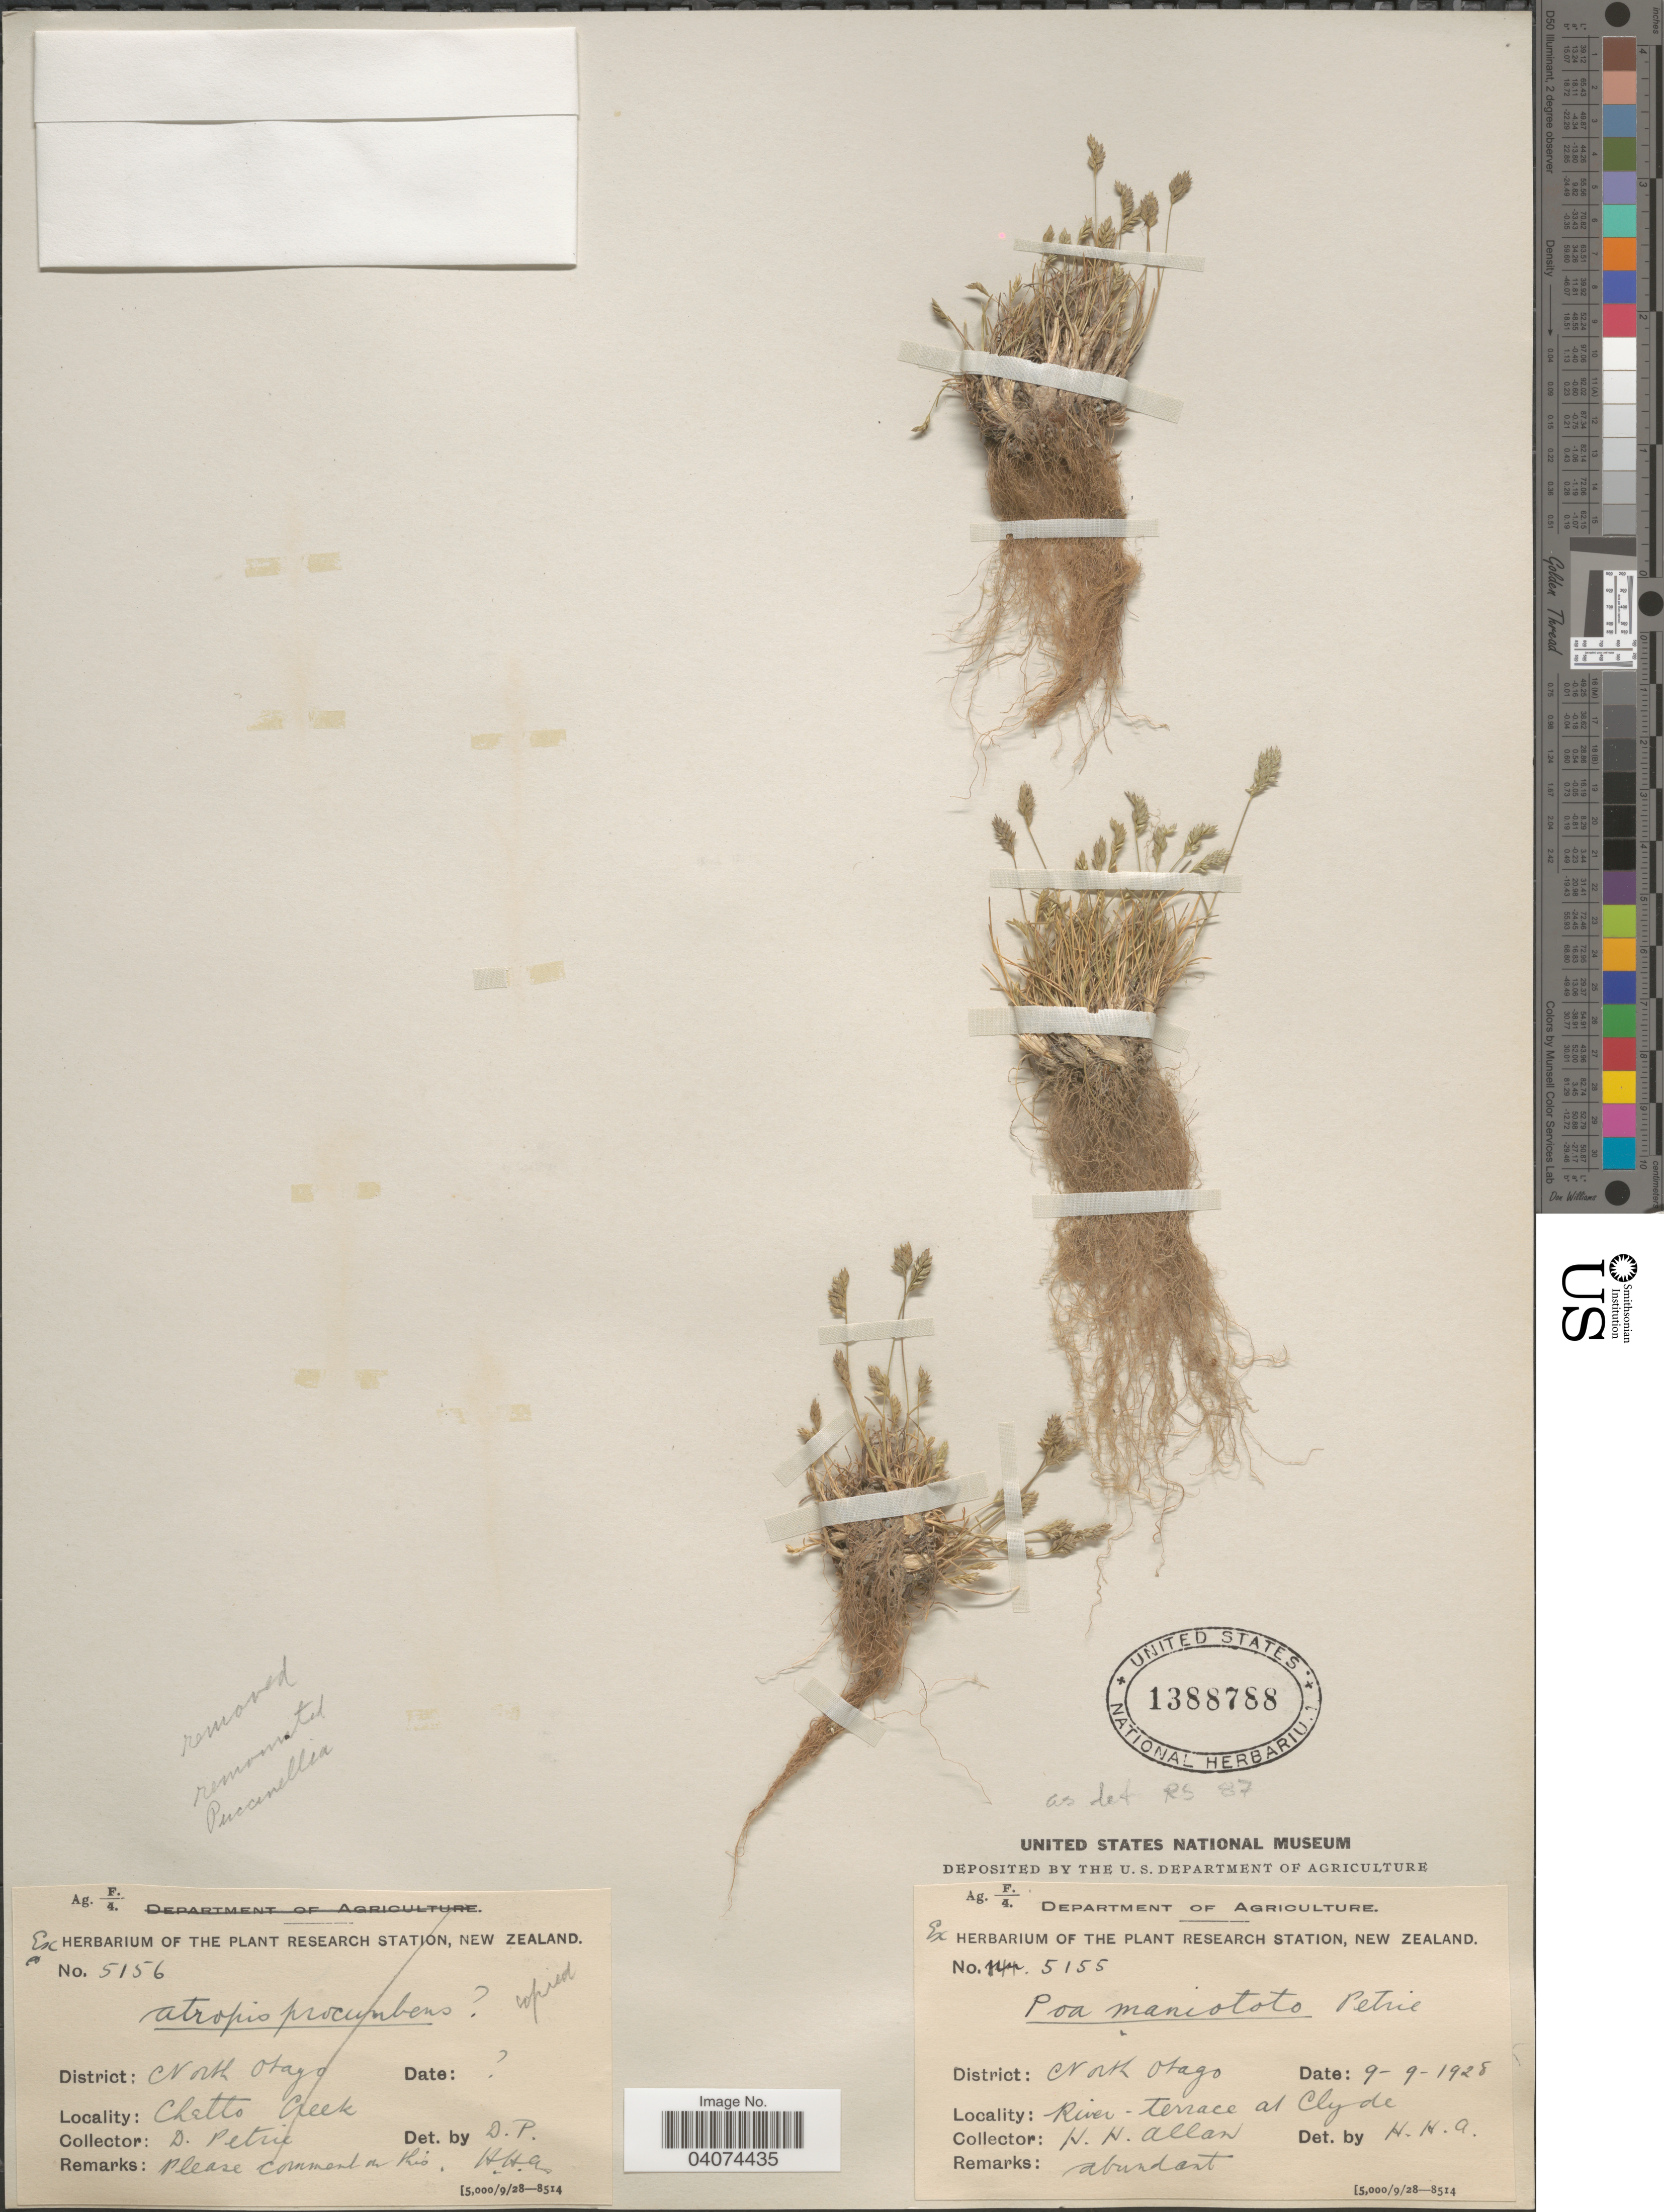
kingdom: Plantae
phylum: Tracheophyta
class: Liliopsida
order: Poales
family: Poaceae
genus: Poa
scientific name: Poa maniototo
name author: Petrie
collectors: H. Allan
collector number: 5155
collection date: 1928-09-09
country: New Zealand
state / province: Otago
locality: District: North Ortago. River-terrace at Clyde.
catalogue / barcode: US 1388788